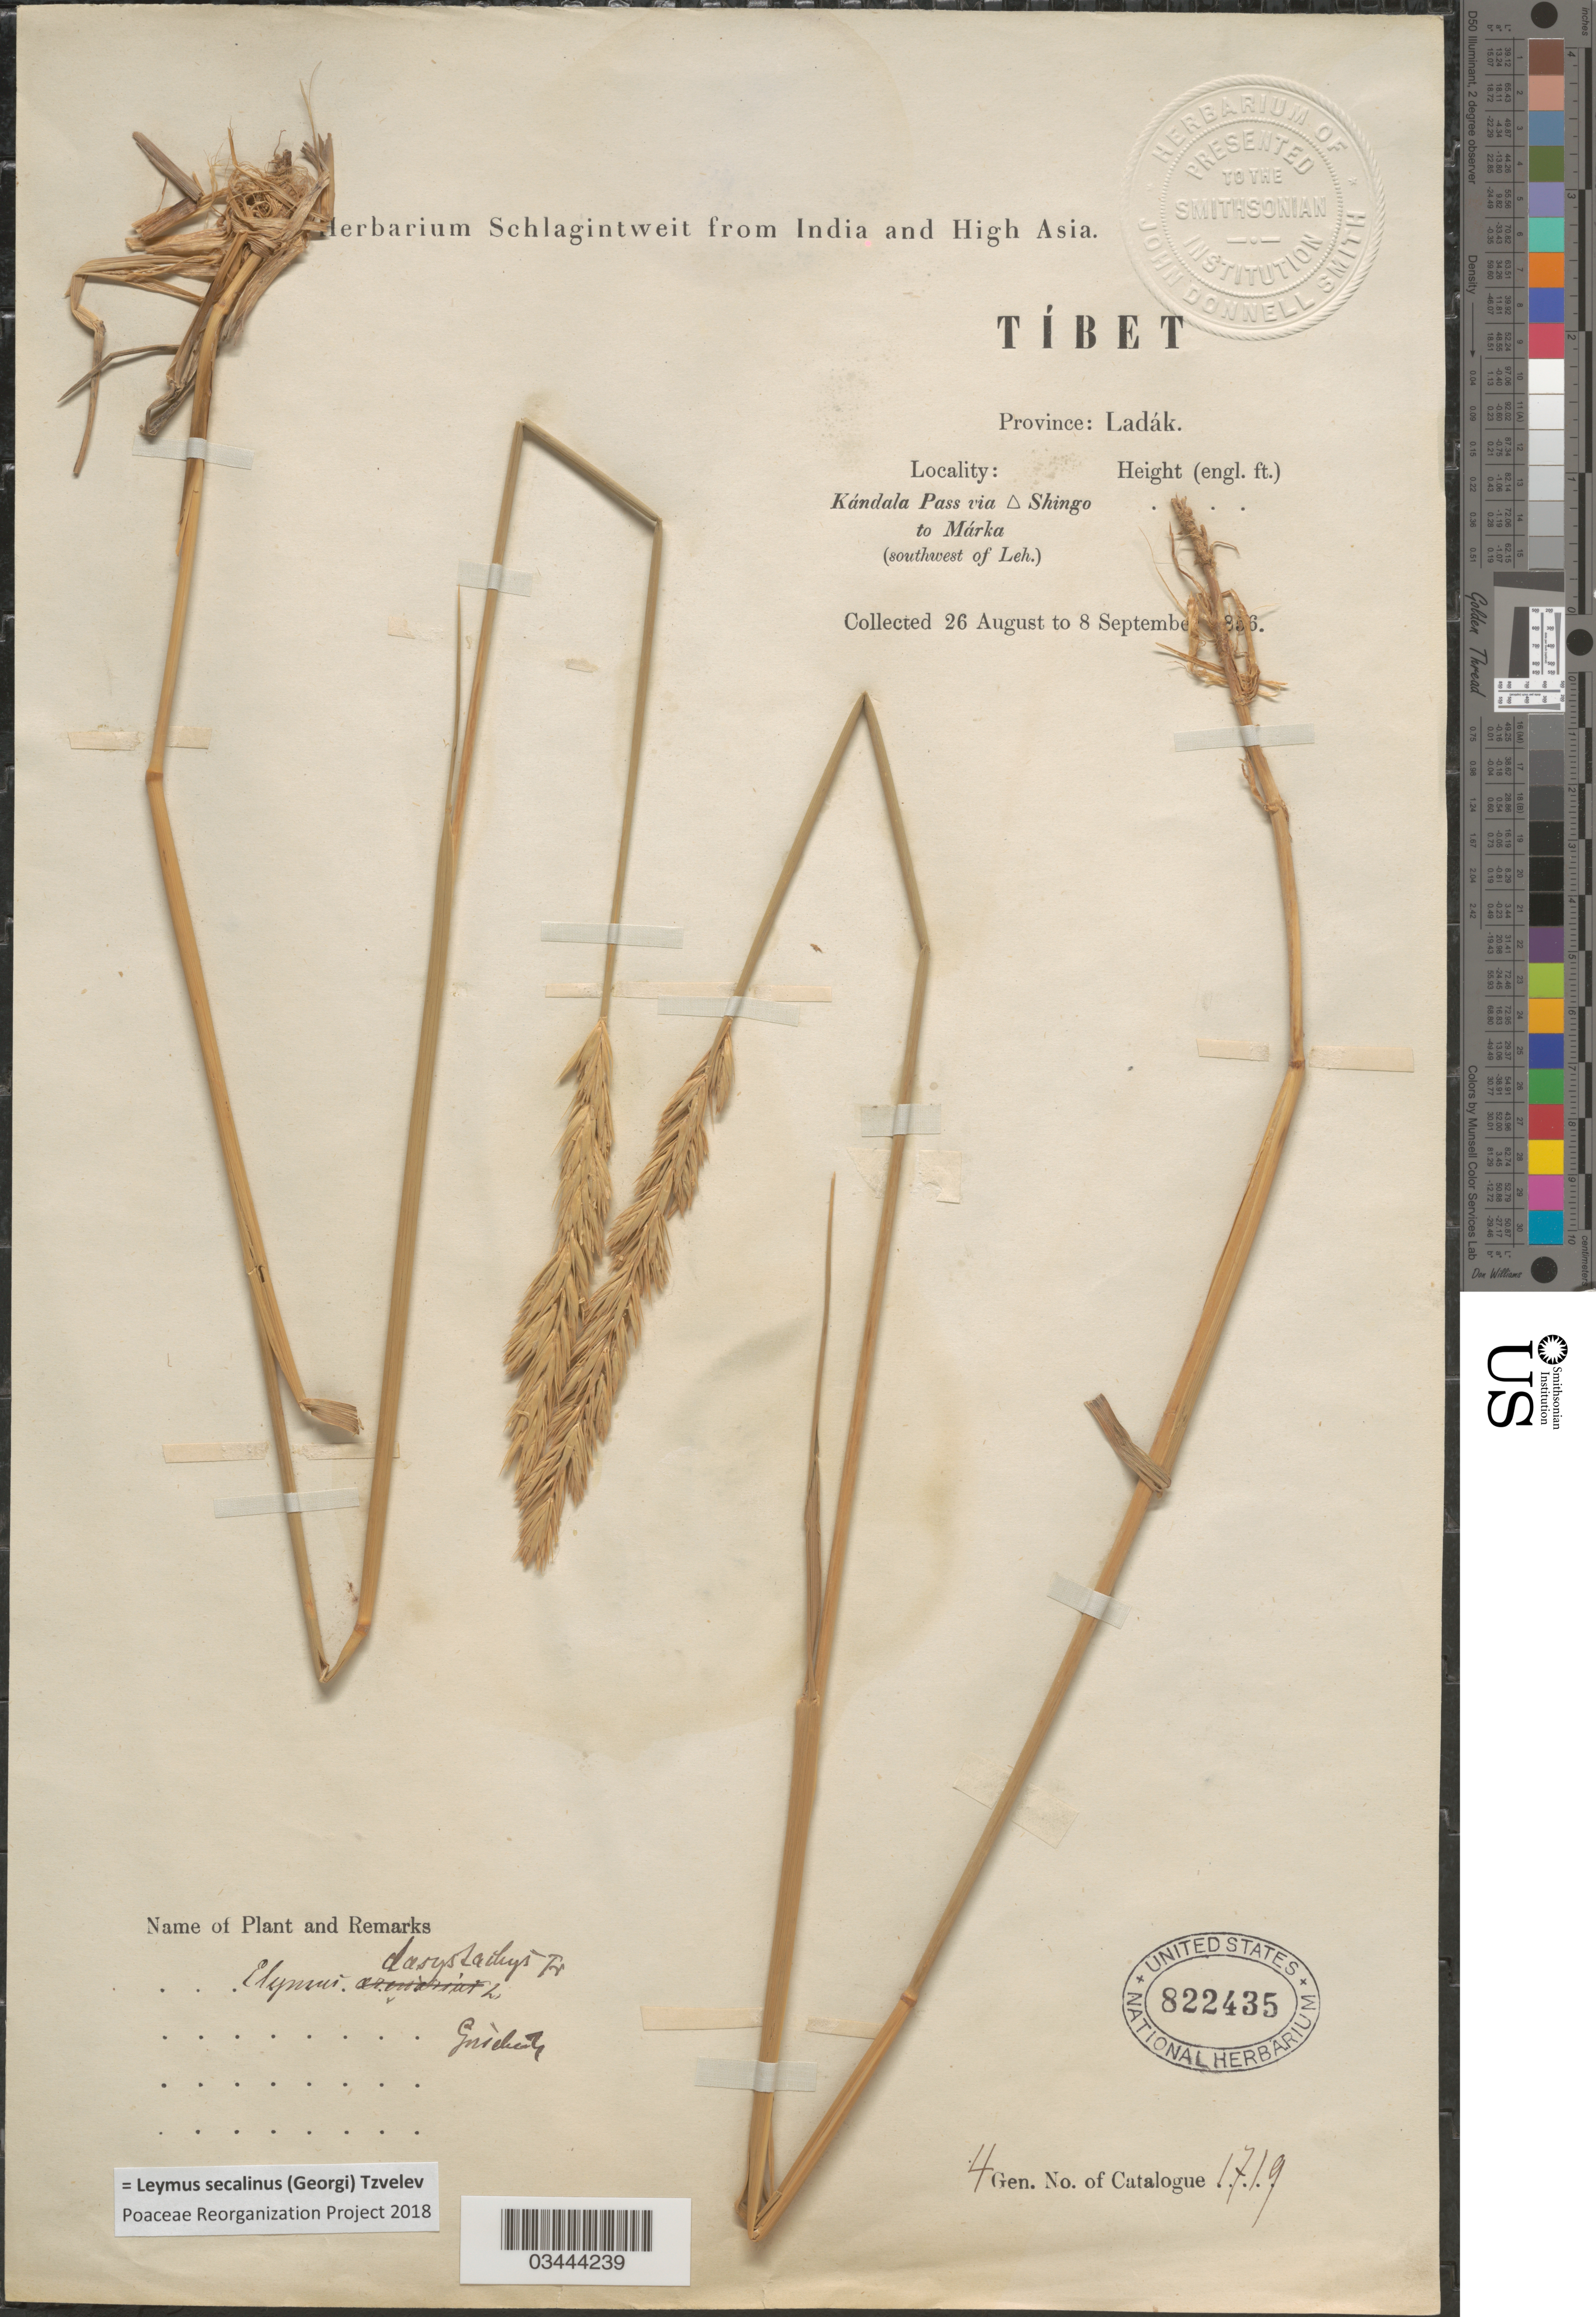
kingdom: Plantae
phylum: Tracheophyta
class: Liliopsida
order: Poales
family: Poaceae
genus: Leymus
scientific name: Leymus secalinus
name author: (Georgi) Tzvelev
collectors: ex herb. Schlagintweit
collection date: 1856-08-26/1856-09-08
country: India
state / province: Ladakh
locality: Tíbet. Province: Ladák. Kándala Pass via Shingo to Márka (southwest of Leh.).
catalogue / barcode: US 822435